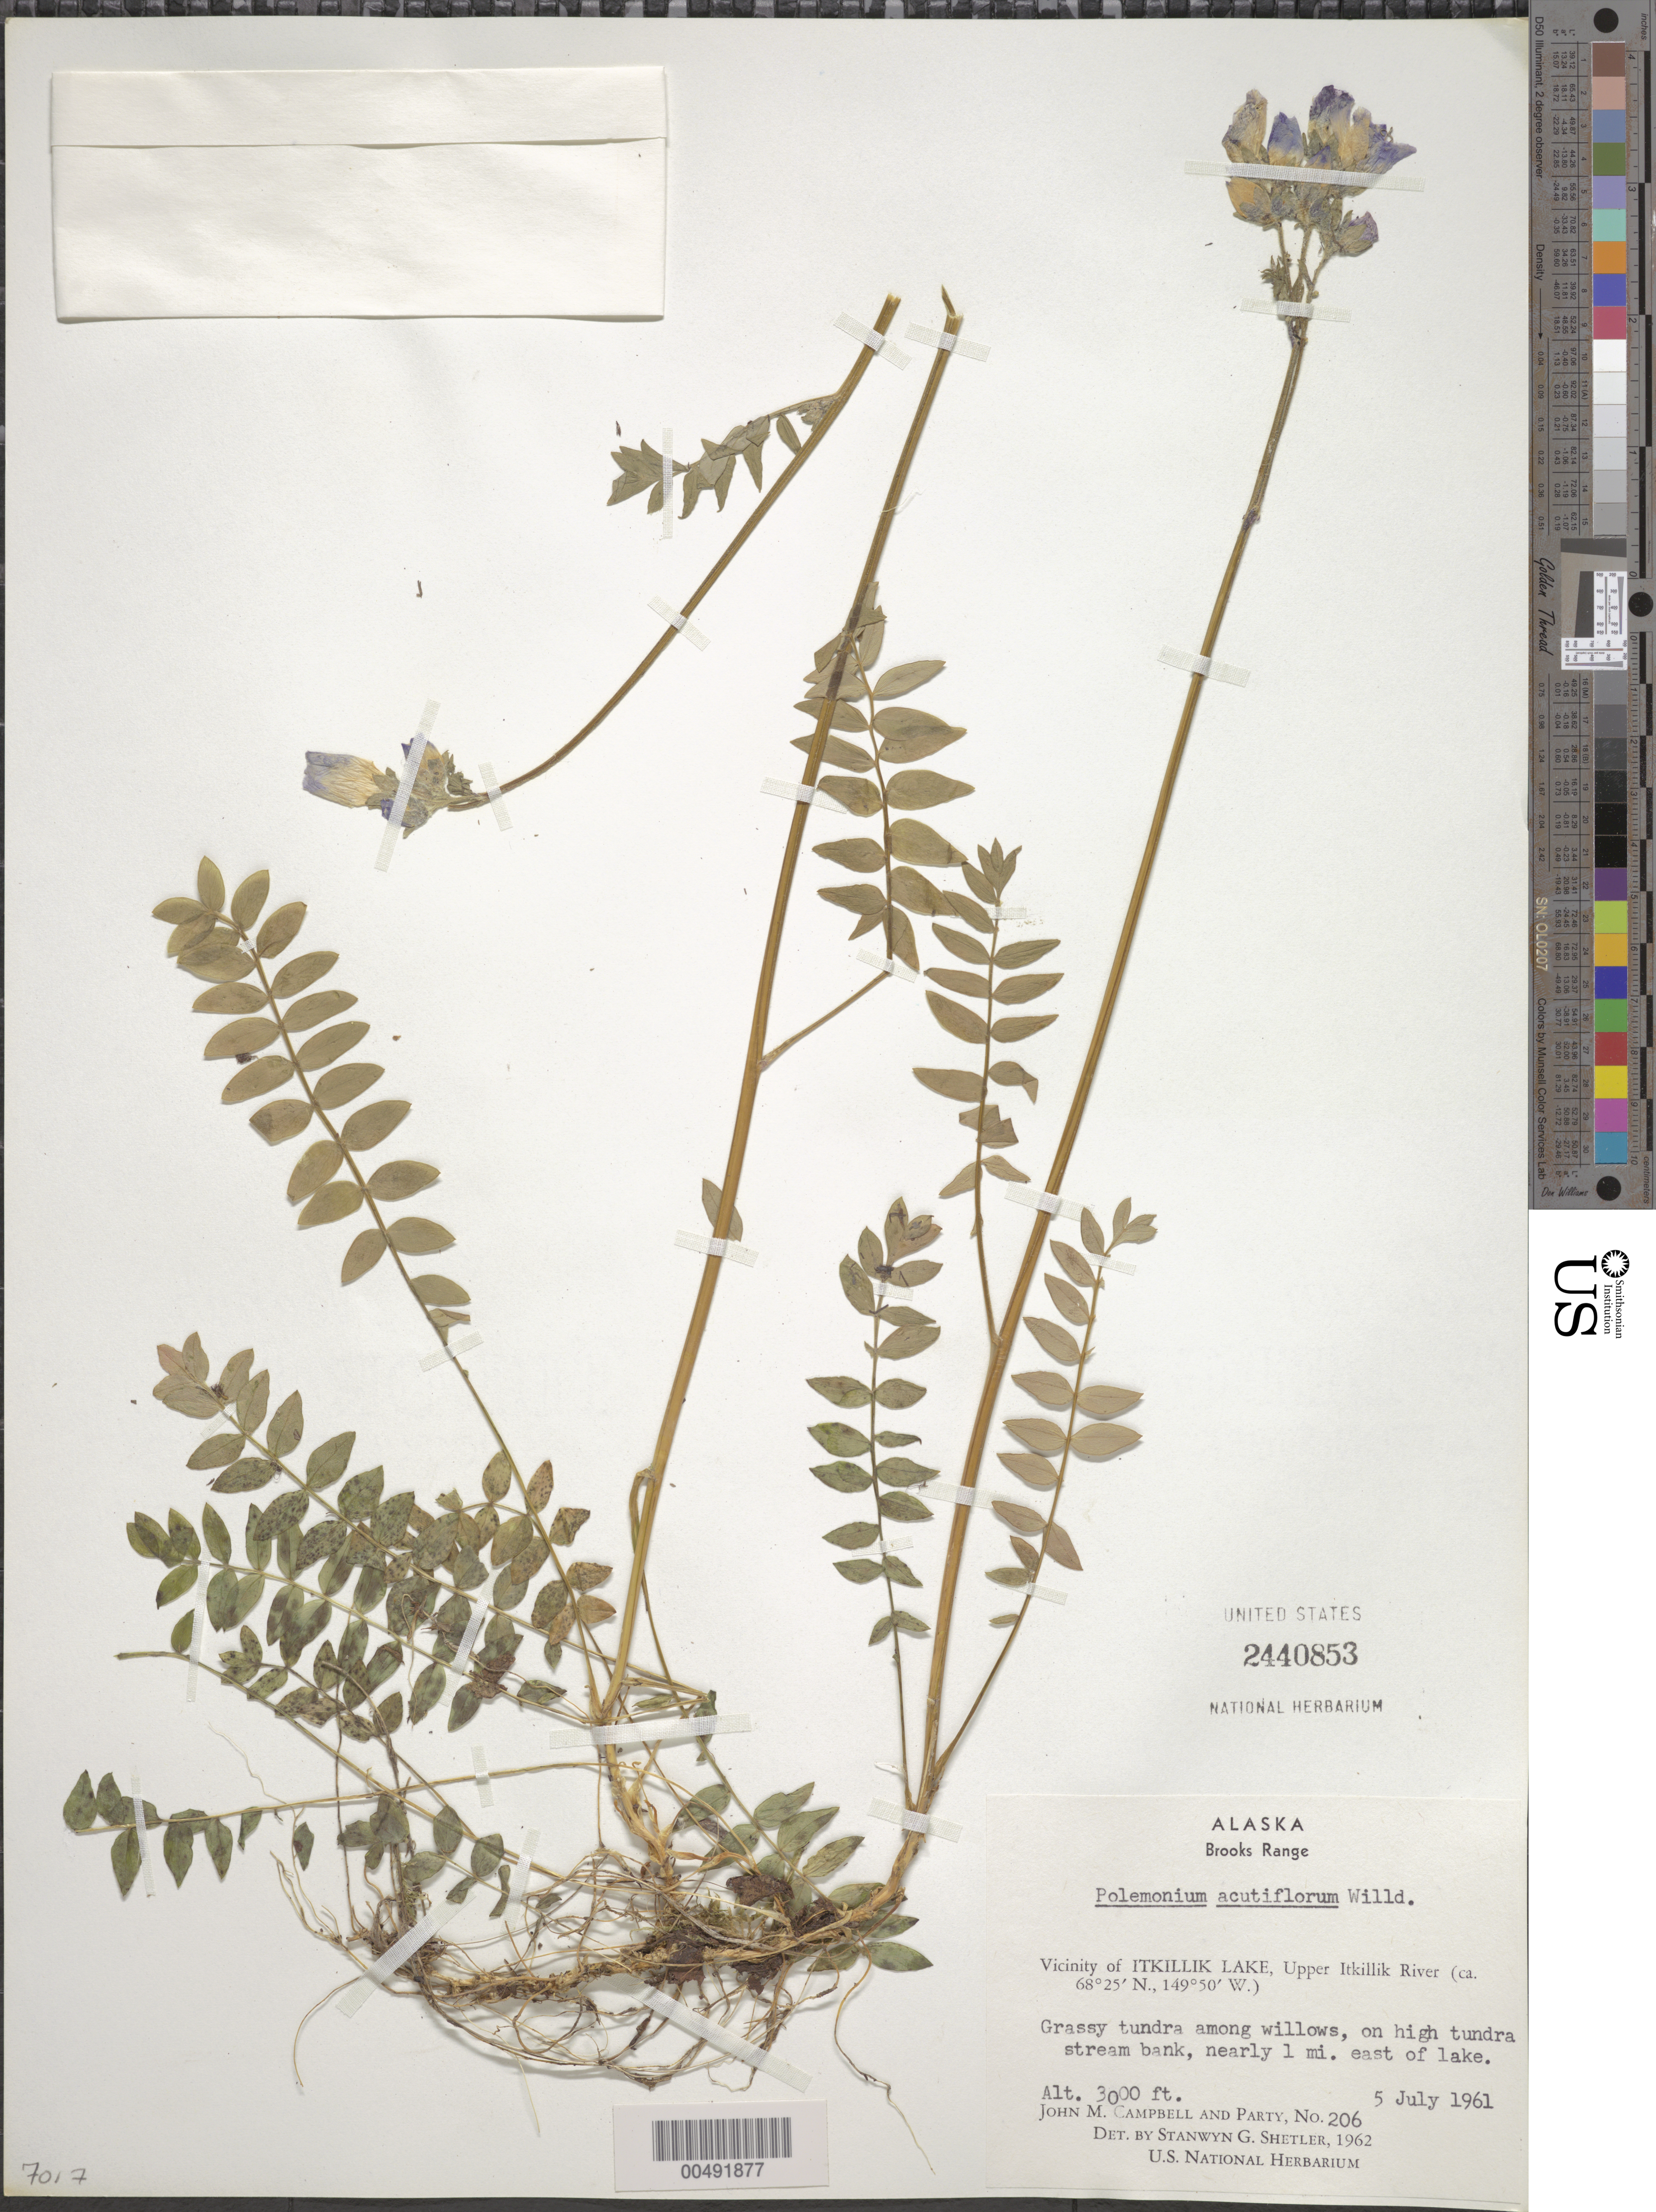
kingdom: Plantae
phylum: Tracheophyta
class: Magnoliopsida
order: Ericales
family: Polemoniaceae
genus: Polemonium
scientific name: Polemonium acutiflorum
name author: Willd.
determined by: Shetler, Stanwyn G., (US), NMNH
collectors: J. M. Campbell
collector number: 206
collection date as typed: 05 Jul 1961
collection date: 1961-07-05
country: United States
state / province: Alaska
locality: Brooks Range, Upper Itkillik River, nearly 1 mi. east of Itkillik Lake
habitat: grassy tundra among willows, on high tundra stream bank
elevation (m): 914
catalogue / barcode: US 2440853